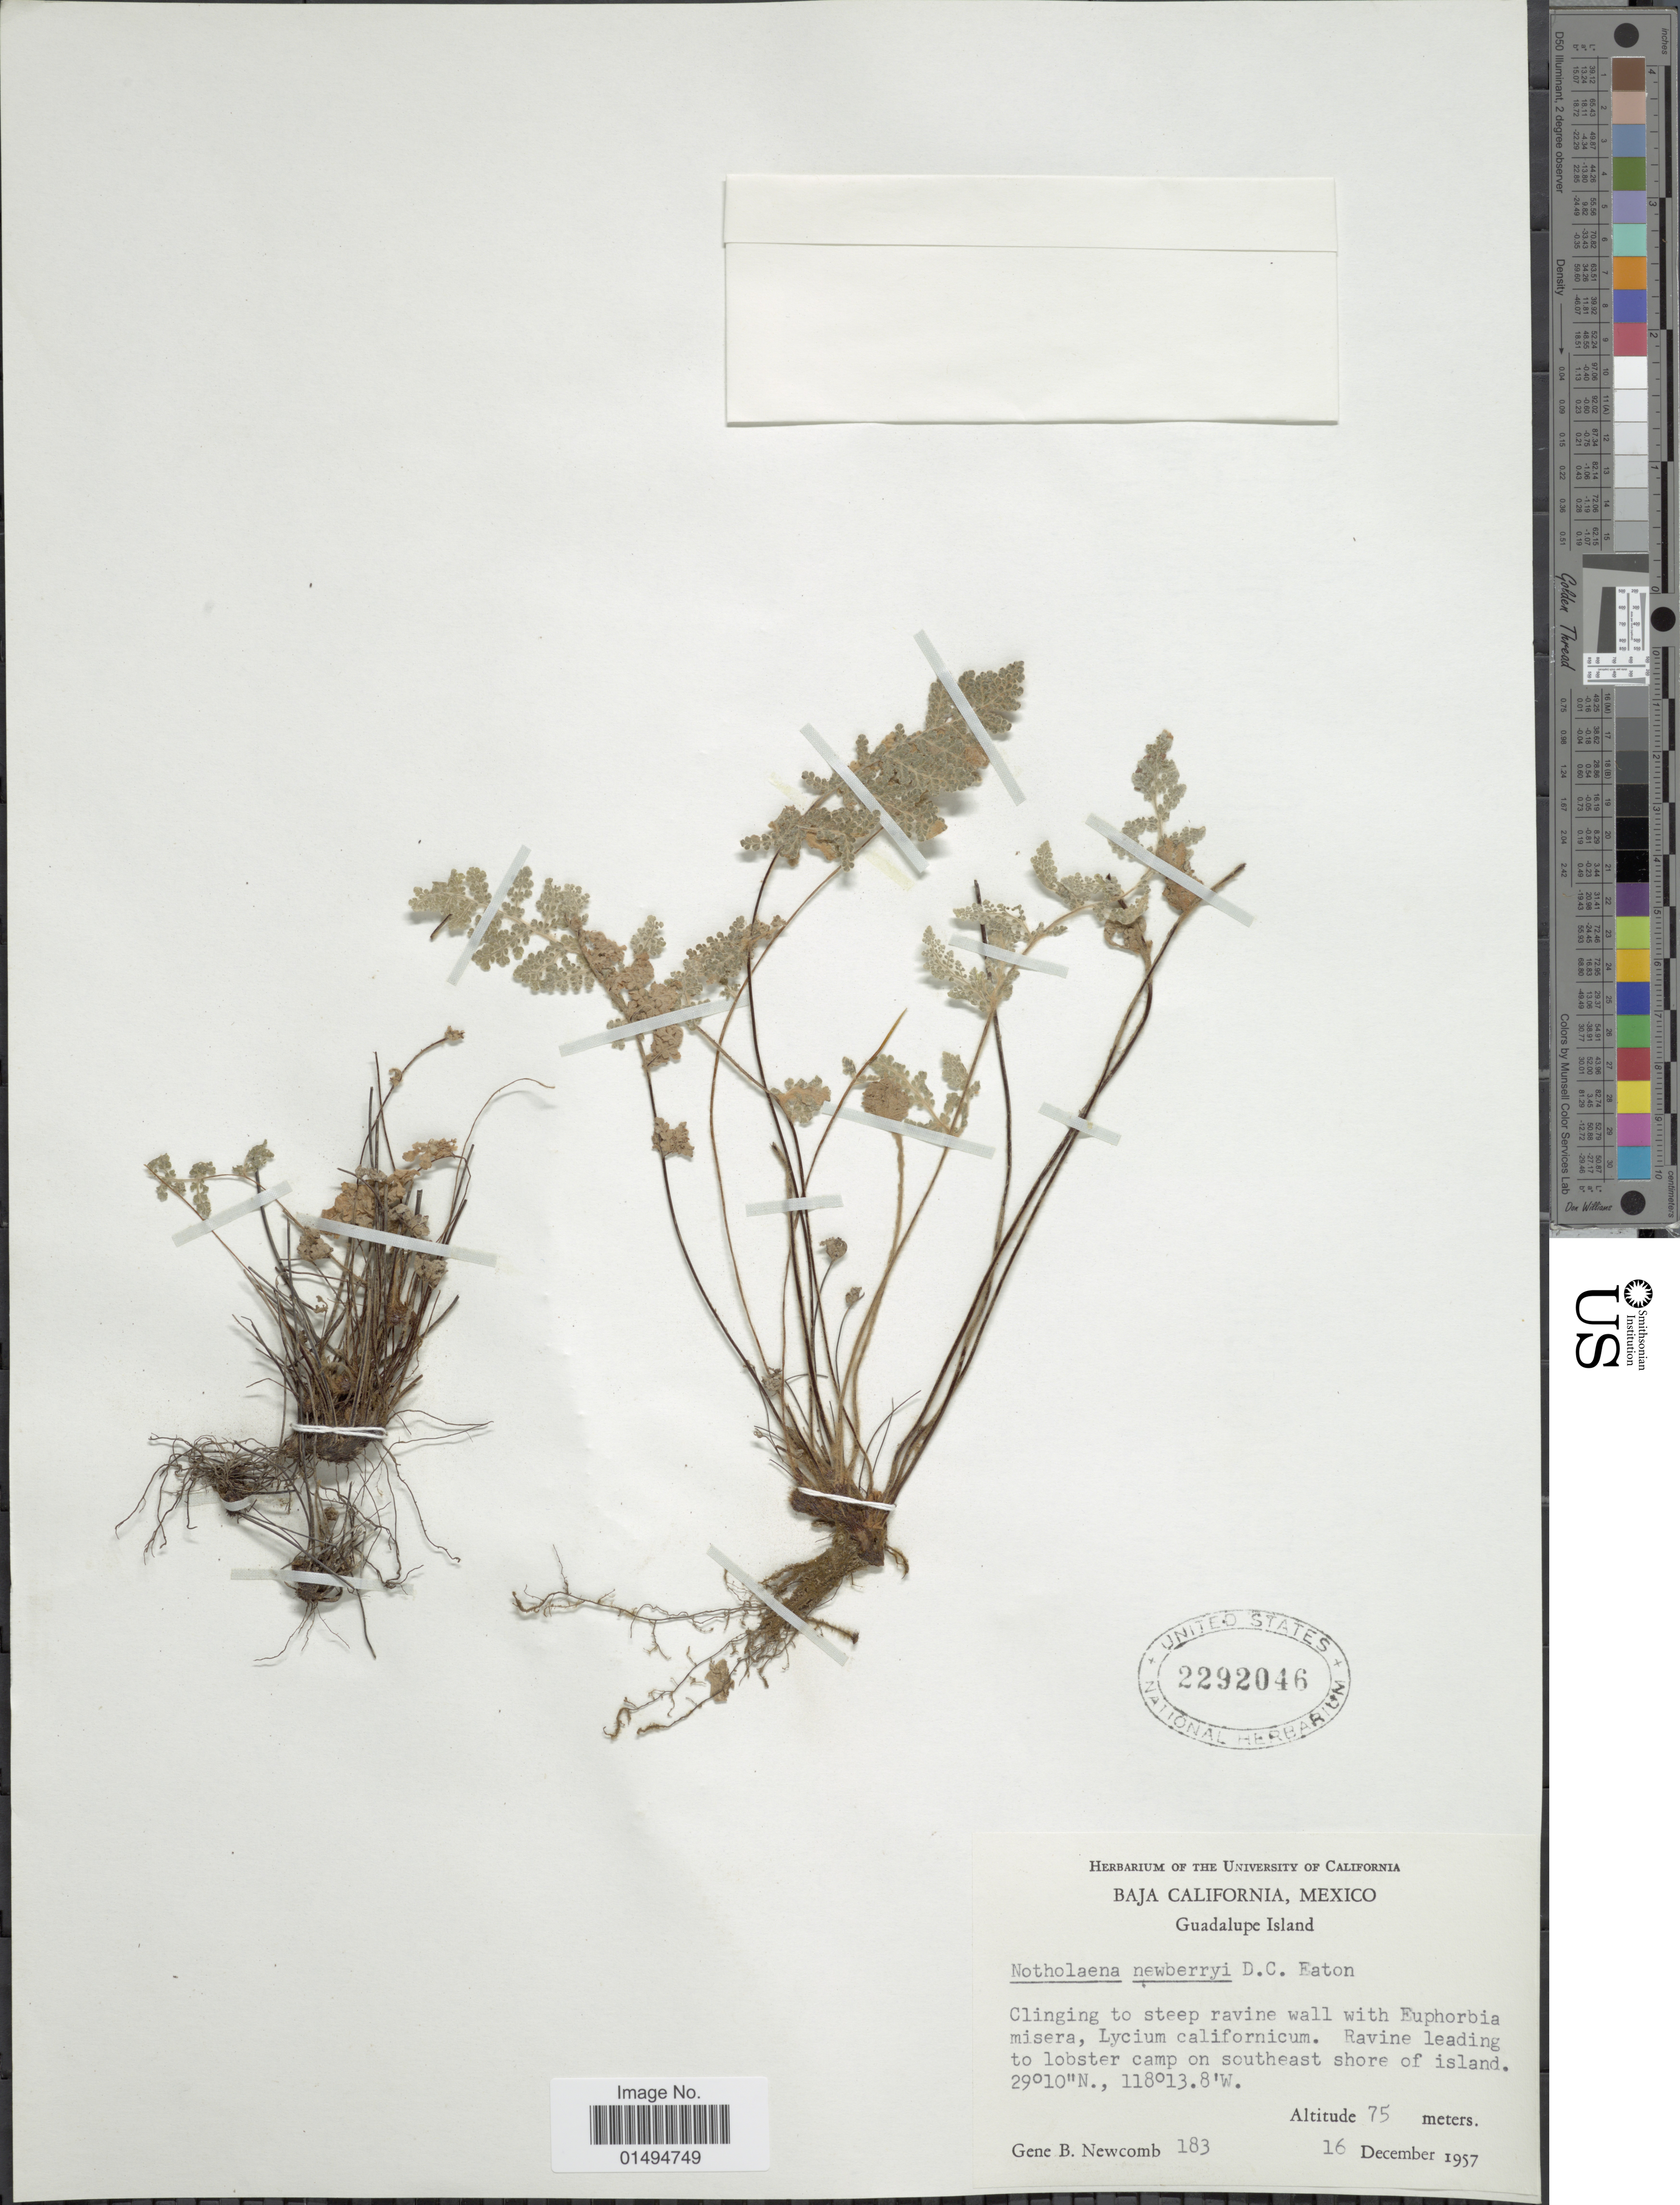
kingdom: Plantae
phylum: Tracheophyta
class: Polypodiopsida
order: Polypodiales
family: Pteridaceae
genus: Myriopteris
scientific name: Myriopteris newberryi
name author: (D.C. Eaton) Grusz & Windham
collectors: G. B. Newcomb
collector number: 183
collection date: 1957-12-16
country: Mexico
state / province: Baja California Norte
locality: Guadalupe Island, Ravine leading to lobster camp on southeast shore of island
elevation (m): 75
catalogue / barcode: US 2292046